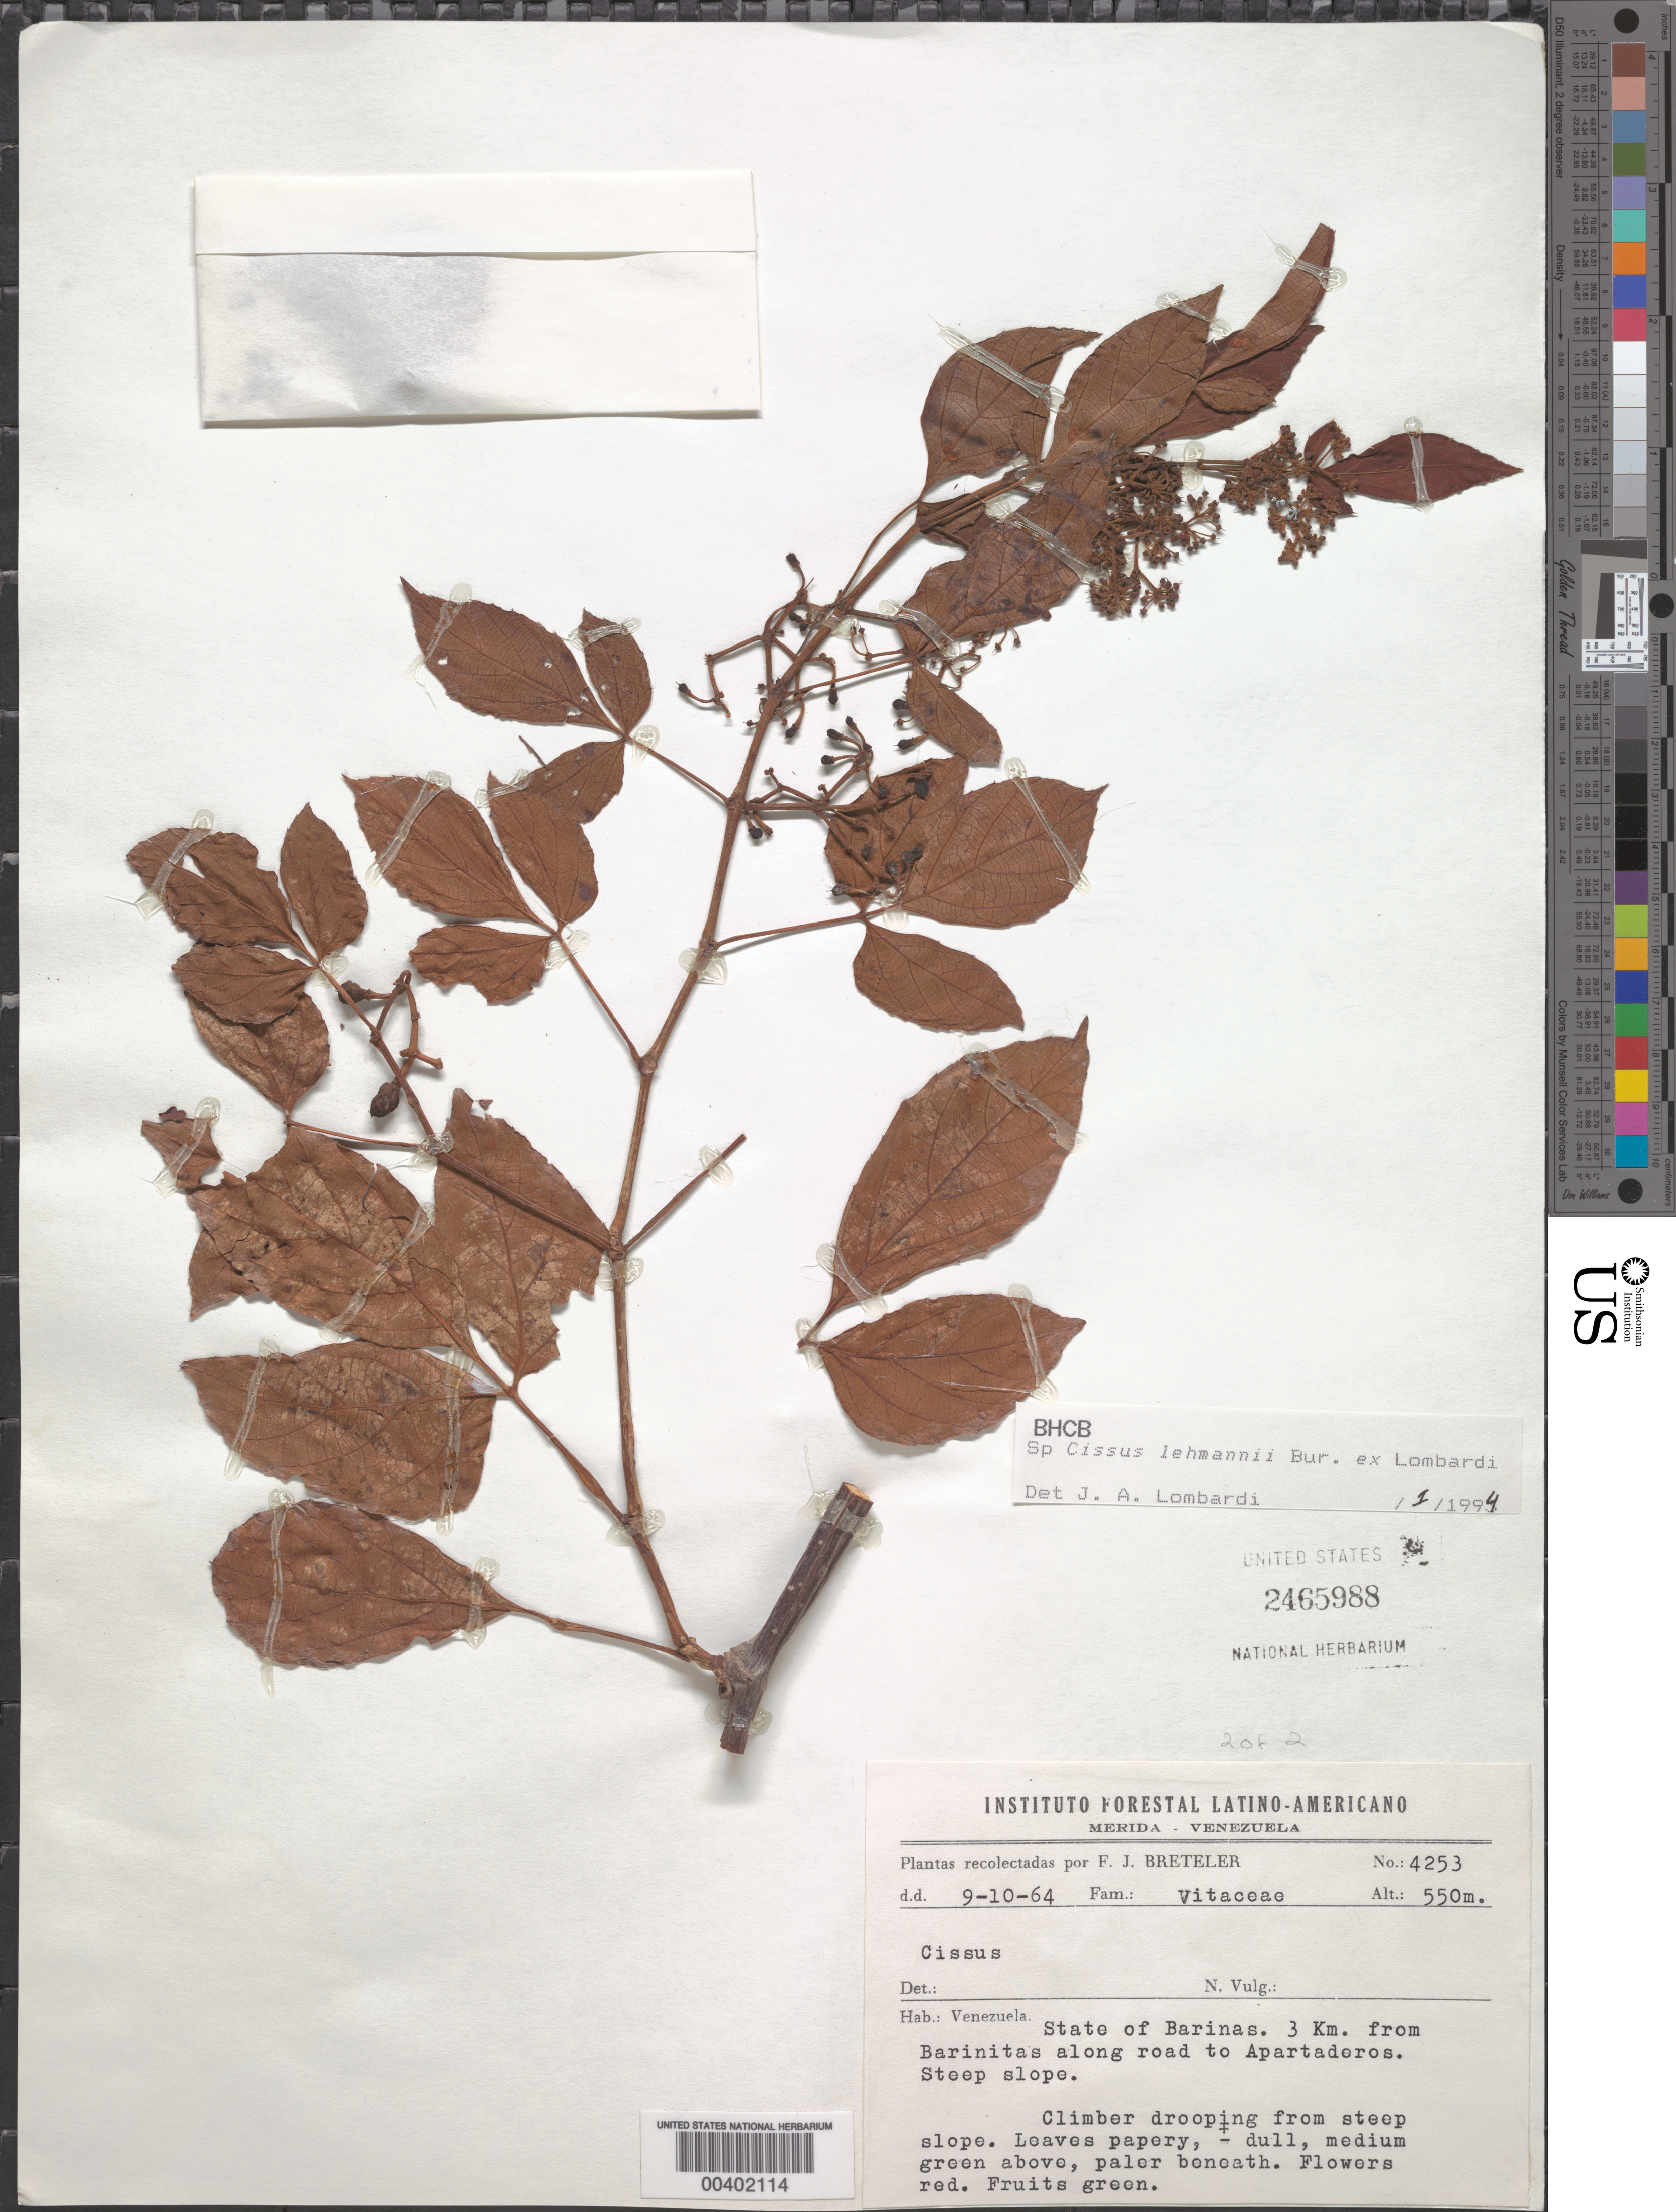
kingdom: Plantae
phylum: Tracheophyta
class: Magnoliopsida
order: Vitales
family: Vitaceae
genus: Cissus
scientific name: Cissus sp.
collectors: F. J. Breteler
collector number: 4253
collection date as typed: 09 Oct 1964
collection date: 1964-10-09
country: Venezuela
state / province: Barinas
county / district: Bolívar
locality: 3 km. from Barinitas along road to Apartaderos. Barinitas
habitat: Steep slope.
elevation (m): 550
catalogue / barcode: US 2465988